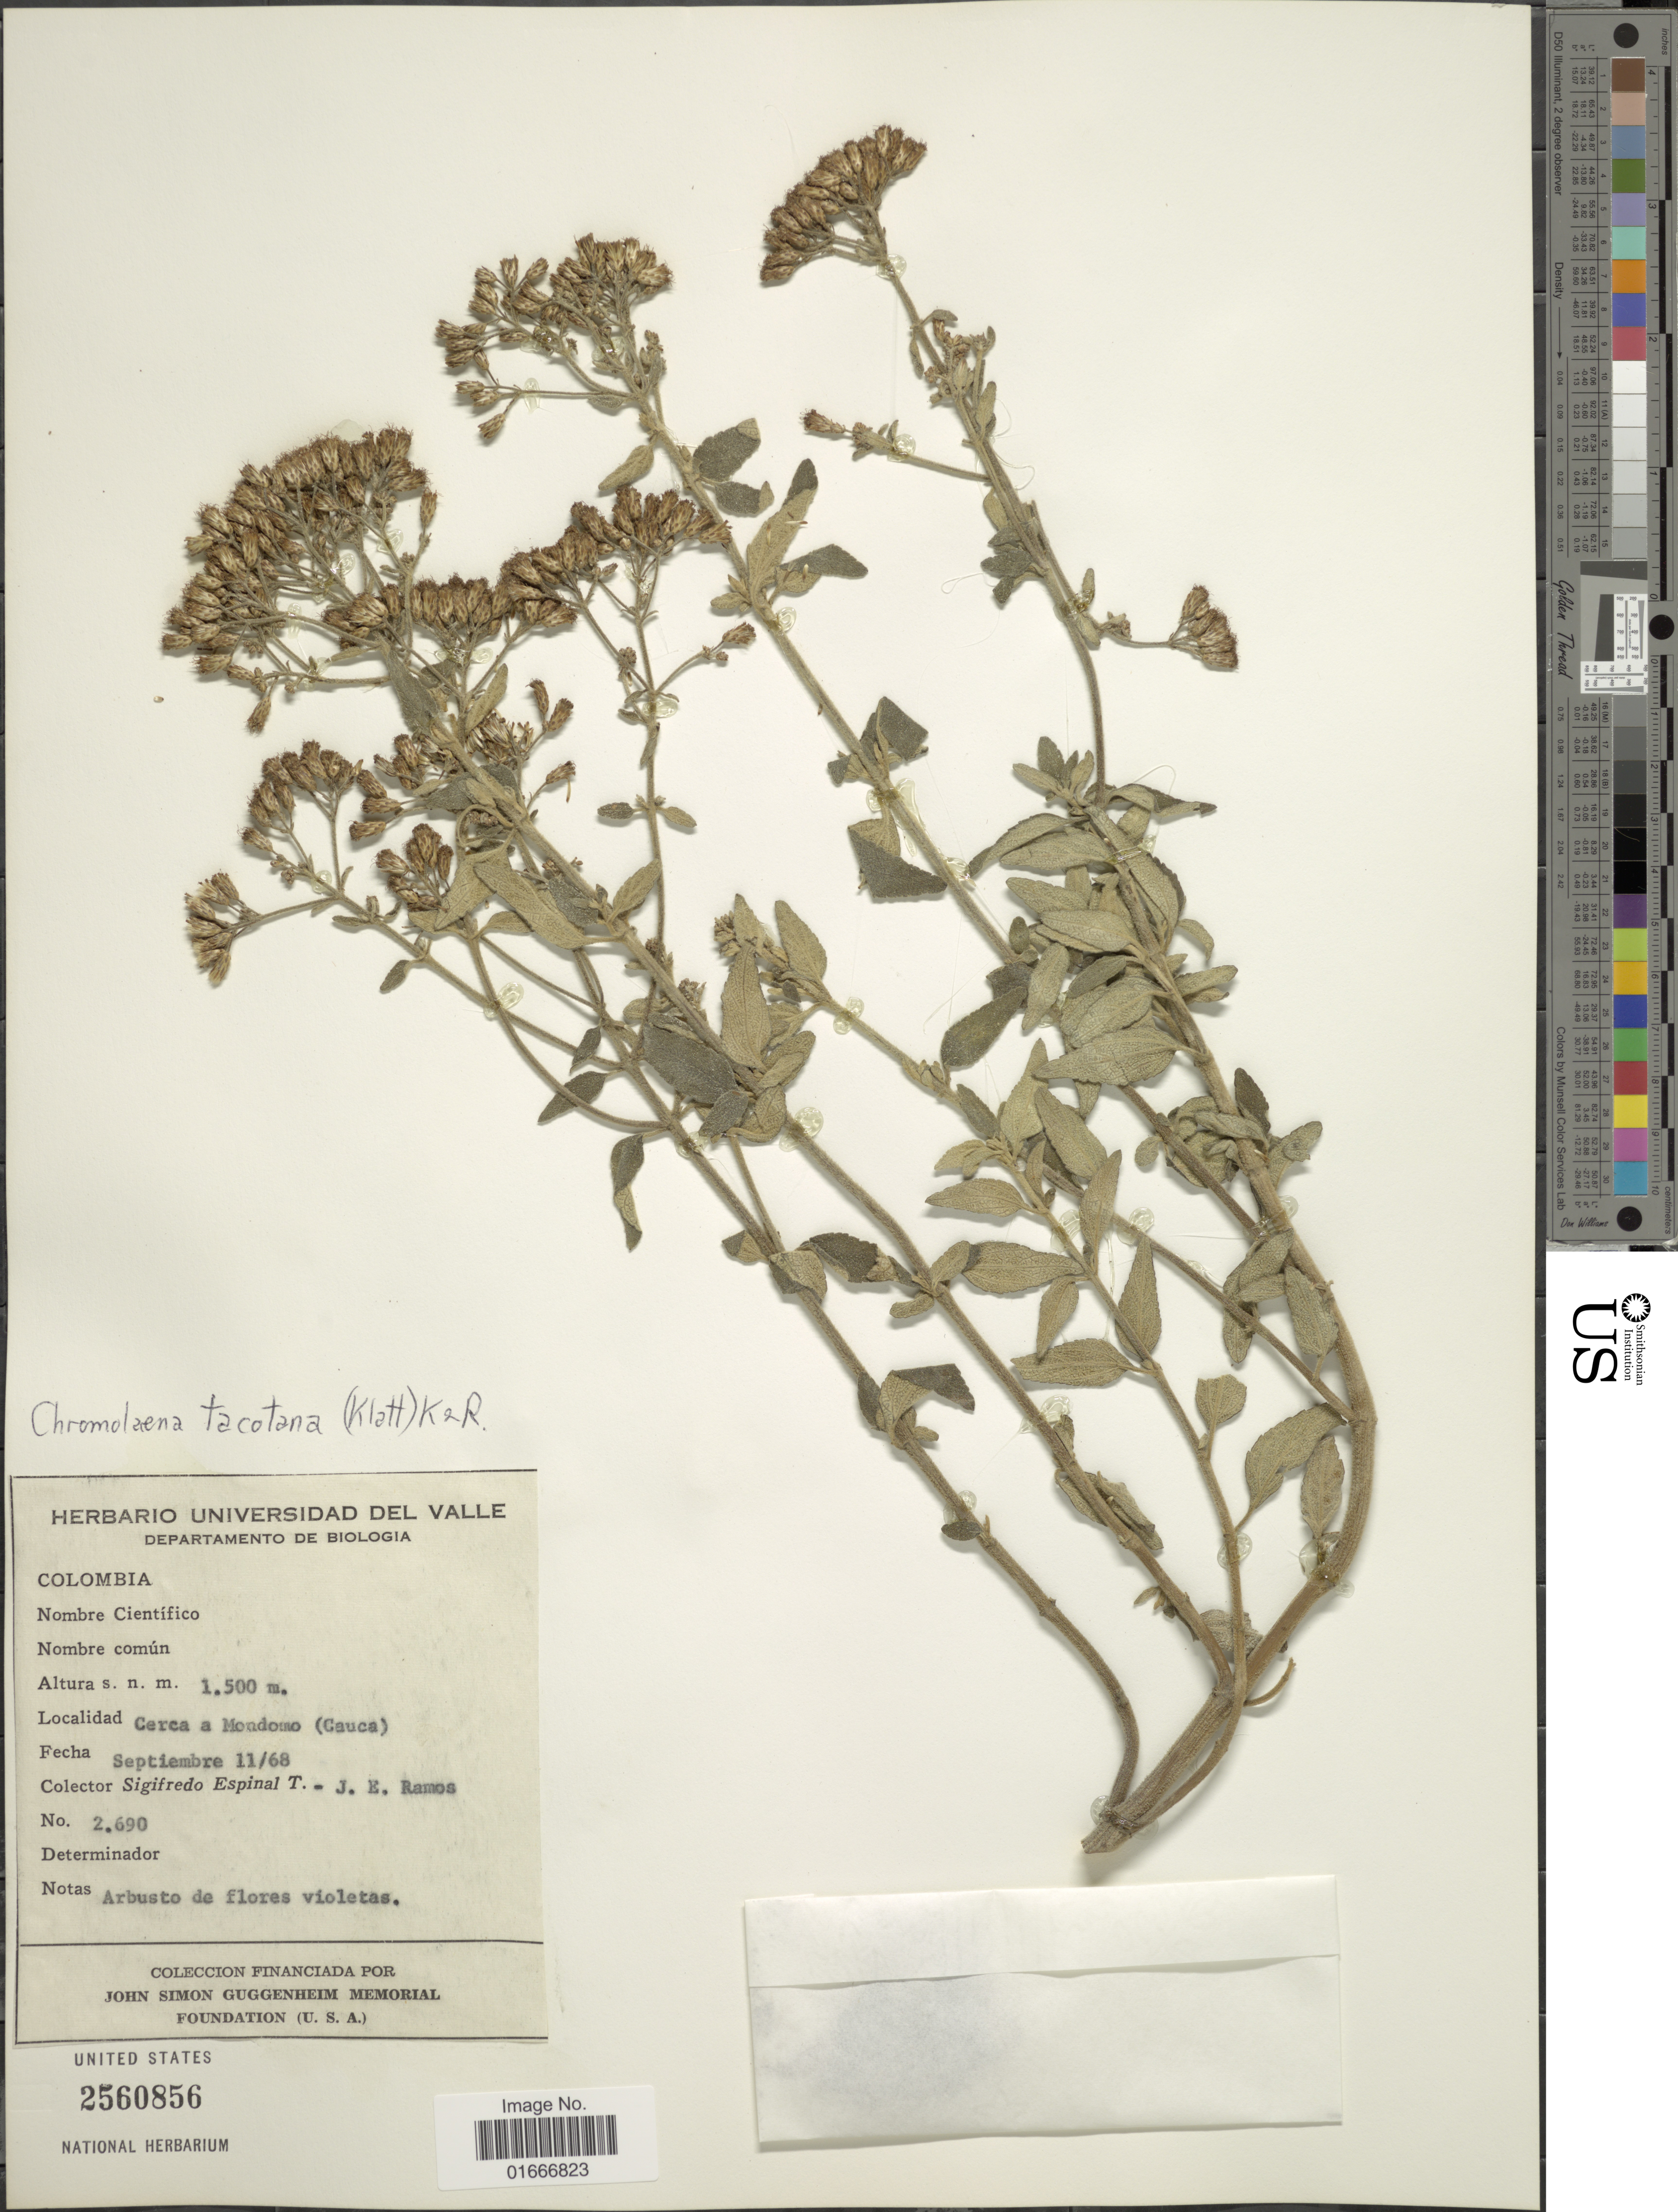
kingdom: Plantae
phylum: Tracheophyta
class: Magnoliopsida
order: Asterales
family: Asteraceae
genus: Chromolaena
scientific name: Chromolaena tacotana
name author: (Klatt) R.M. King & H. Rob.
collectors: S. Espinal T. & J. E. Ramos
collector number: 2690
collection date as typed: Transcribed d/m/y: 11/9/68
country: Colombia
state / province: Cauca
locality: Departamento de bioloia. Cerca a Mondomo (Cauca)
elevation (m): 1500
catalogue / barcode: US 2560856